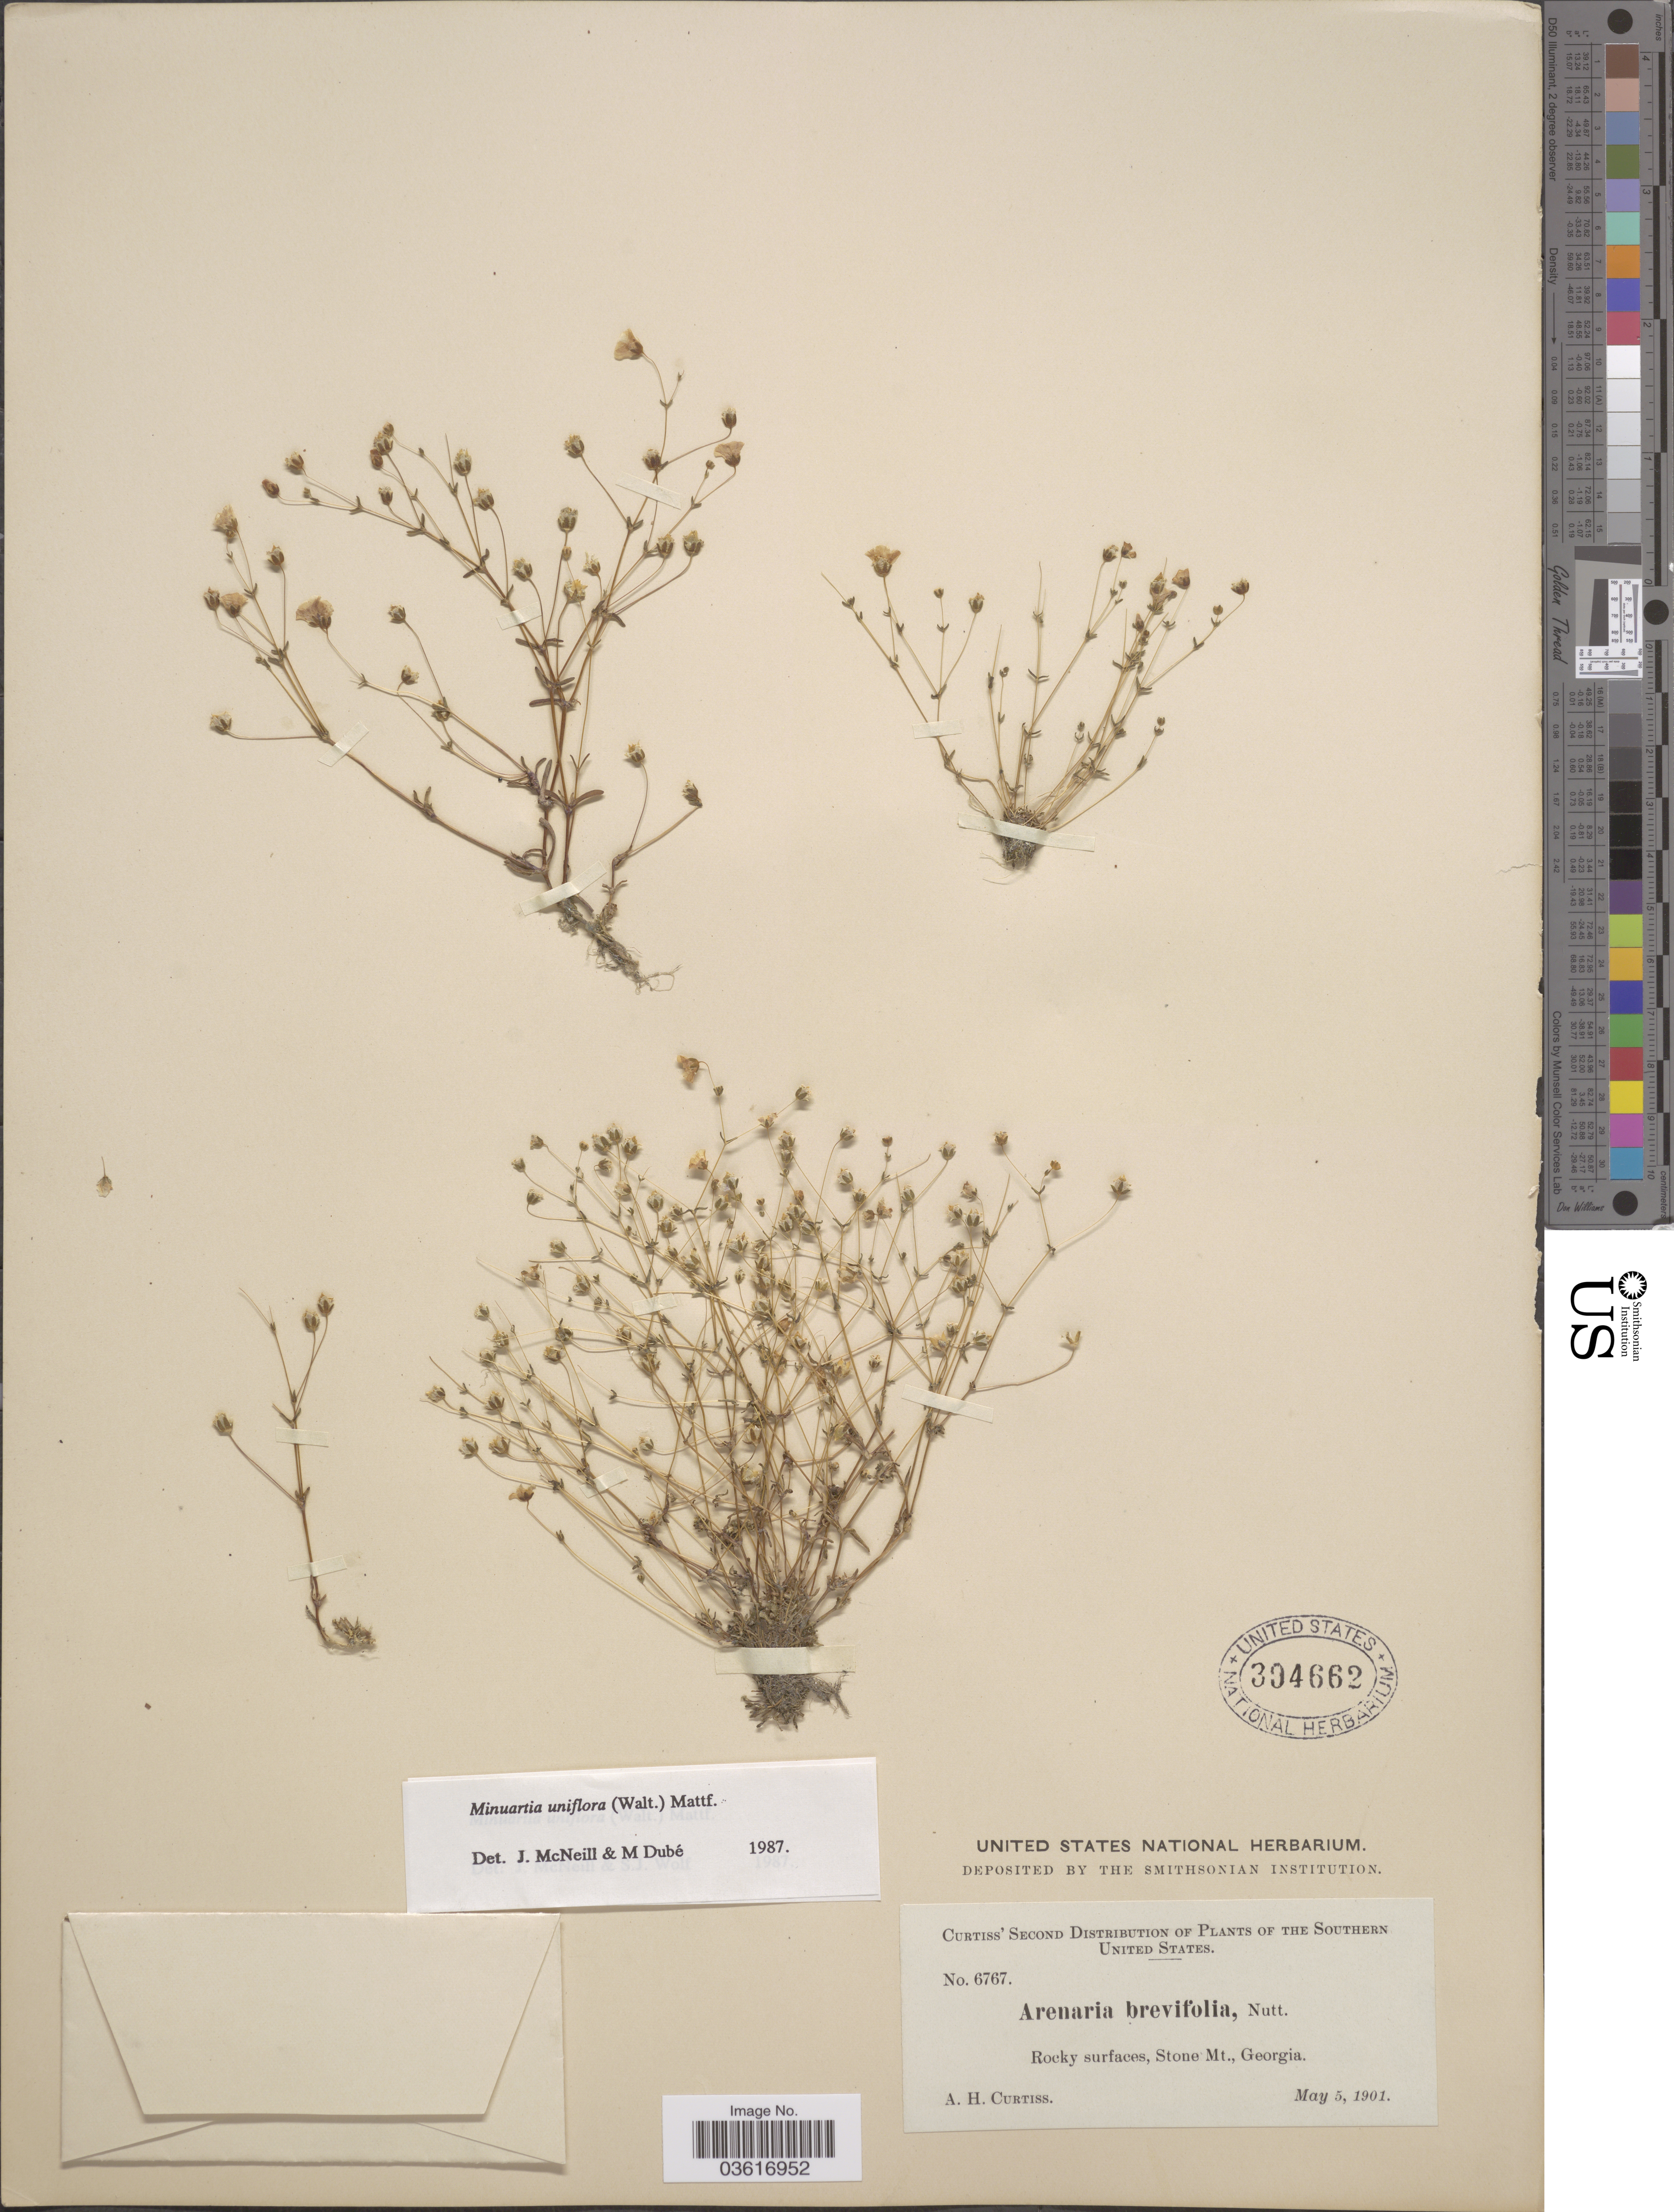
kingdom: Plantae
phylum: Tracheophyta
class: Magnoliopsida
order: Caryophyllales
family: Caryophyllaceae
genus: Minuartia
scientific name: Minuartia uniflora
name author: (Walter) Mattf.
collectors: A. H. Curtiss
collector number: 6767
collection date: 1901-05-05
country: United States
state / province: Georgia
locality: Southern United States. Stone Mt.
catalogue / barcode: US 394662